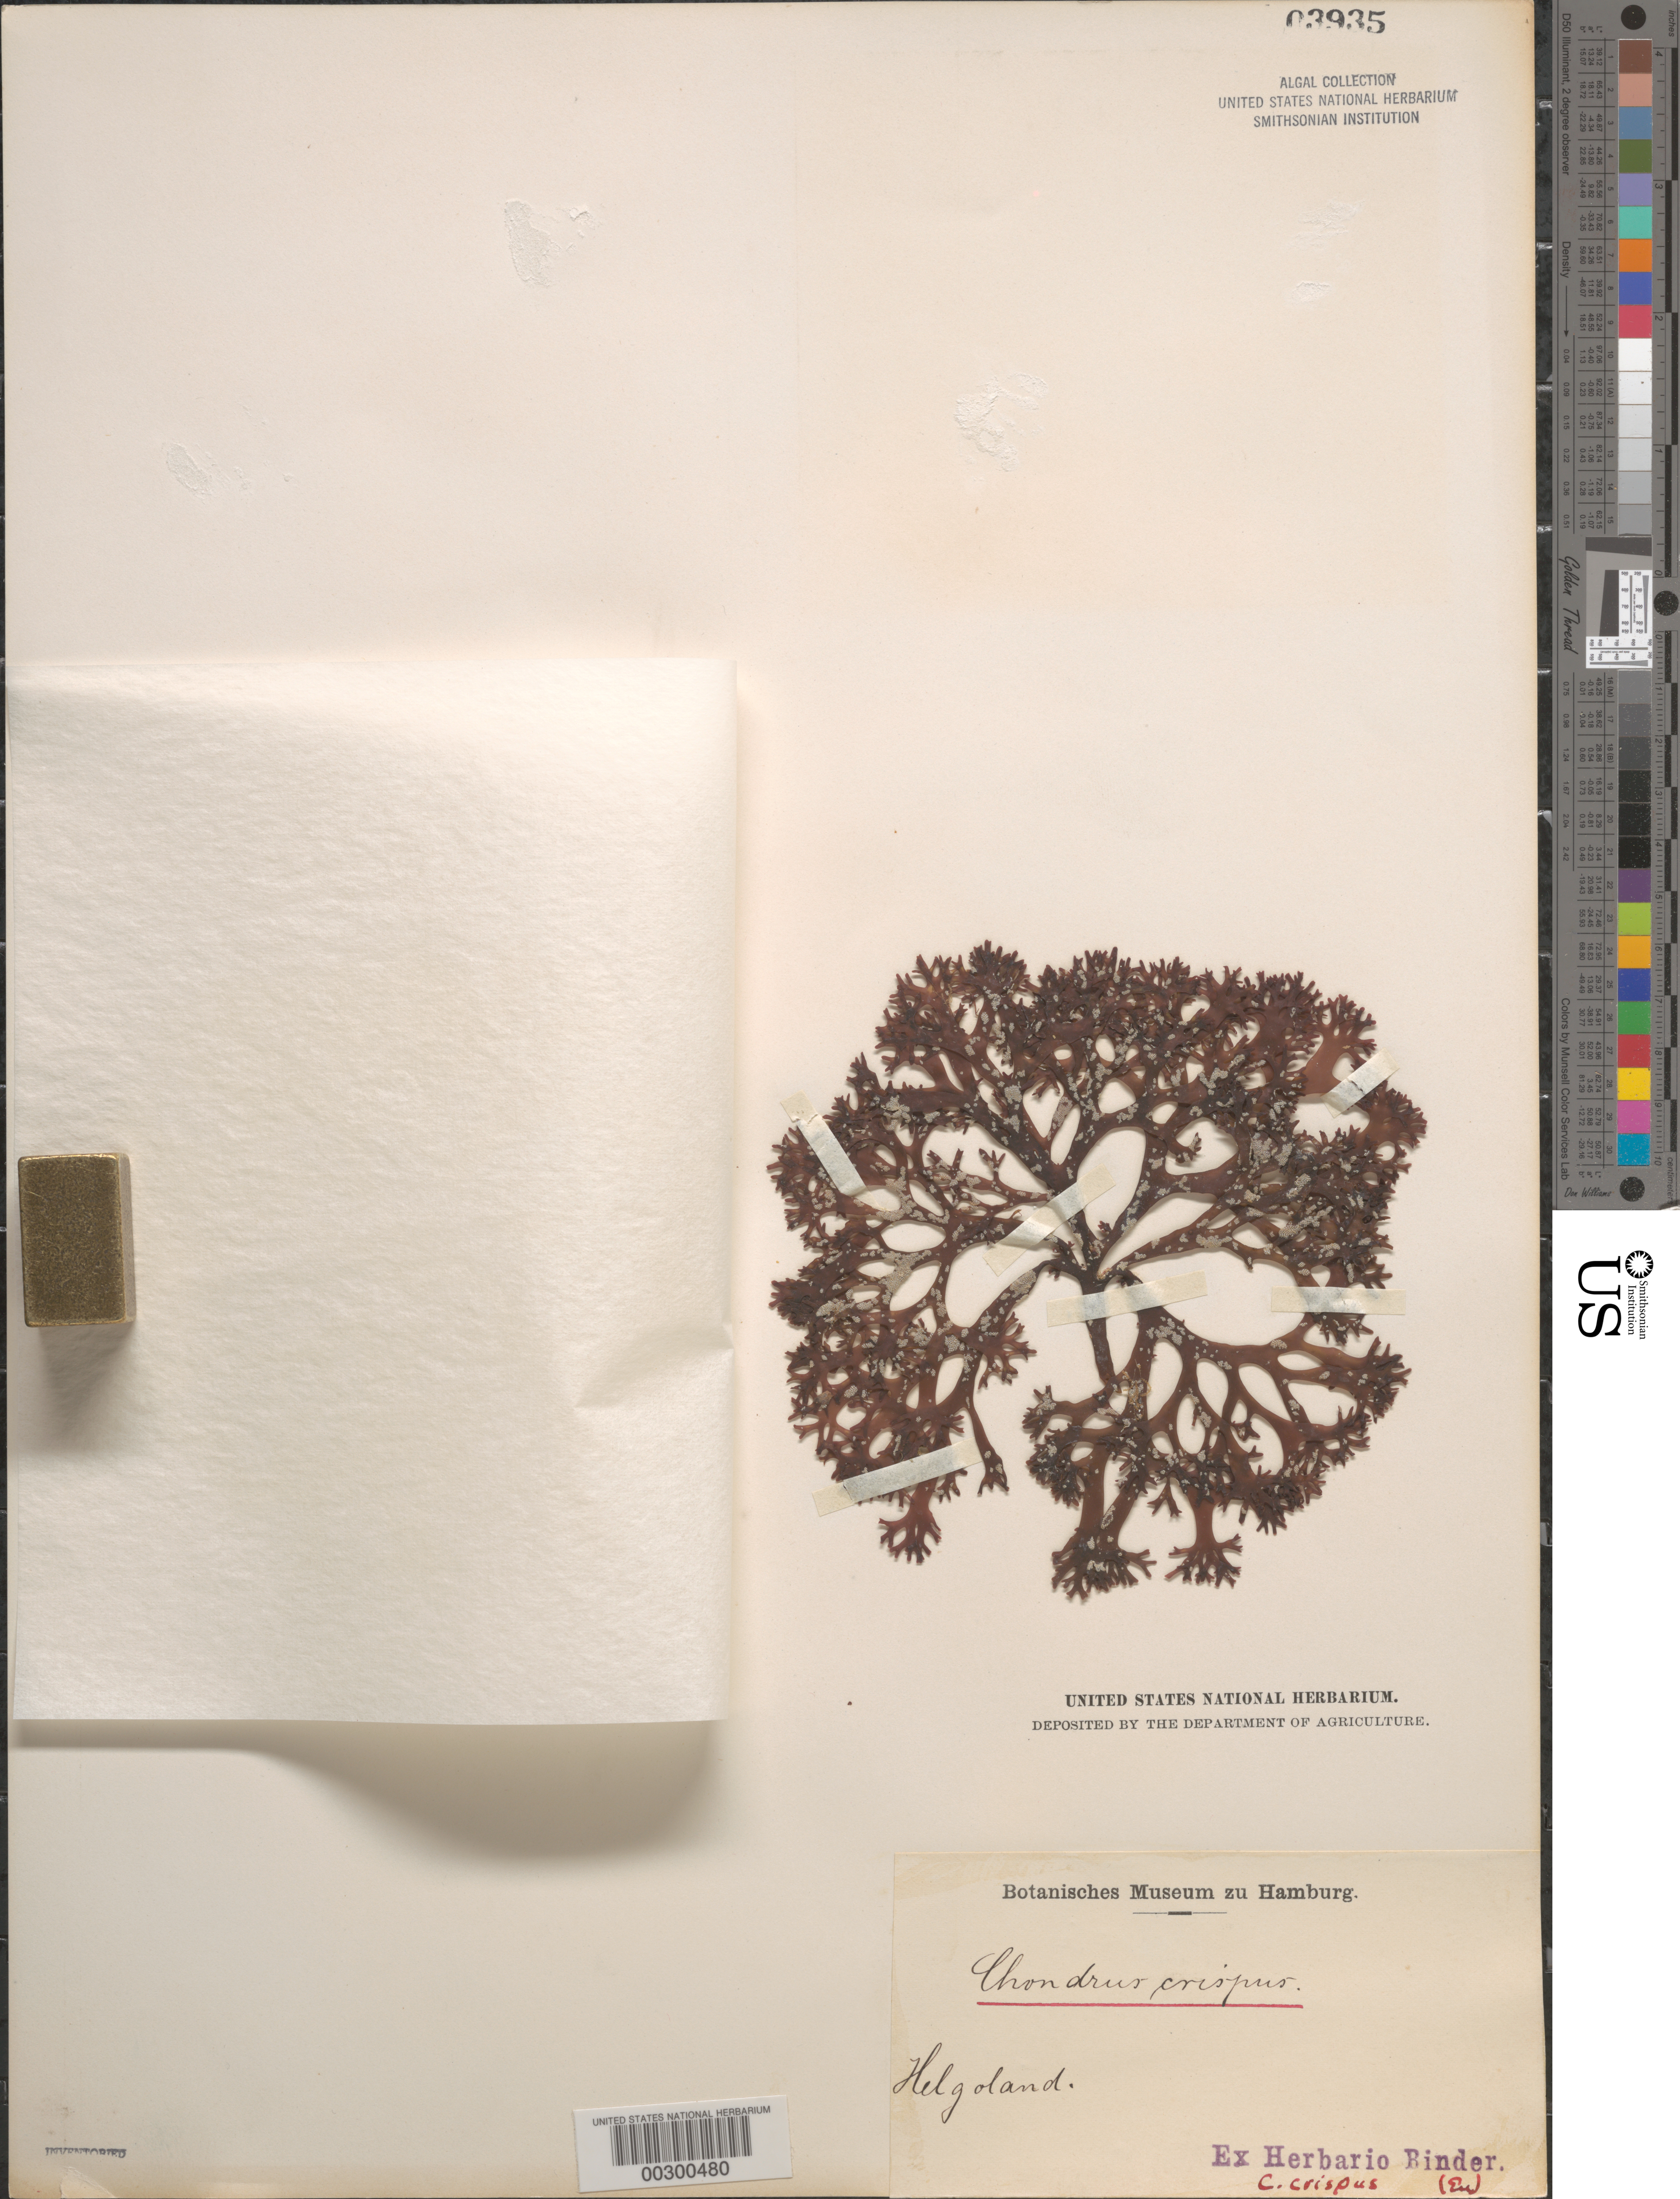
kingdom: Plantae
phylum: Rhodophyta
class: Florideophyceae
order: Gigartinales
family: Gigartinaceae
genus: Chondrus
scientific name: Chondrus crispus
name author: Stackh.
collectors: F. Binder (herbarium)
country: Germany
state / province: Schleswig-Holstein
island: Helgoland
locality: North Sea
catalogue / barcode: US 3935